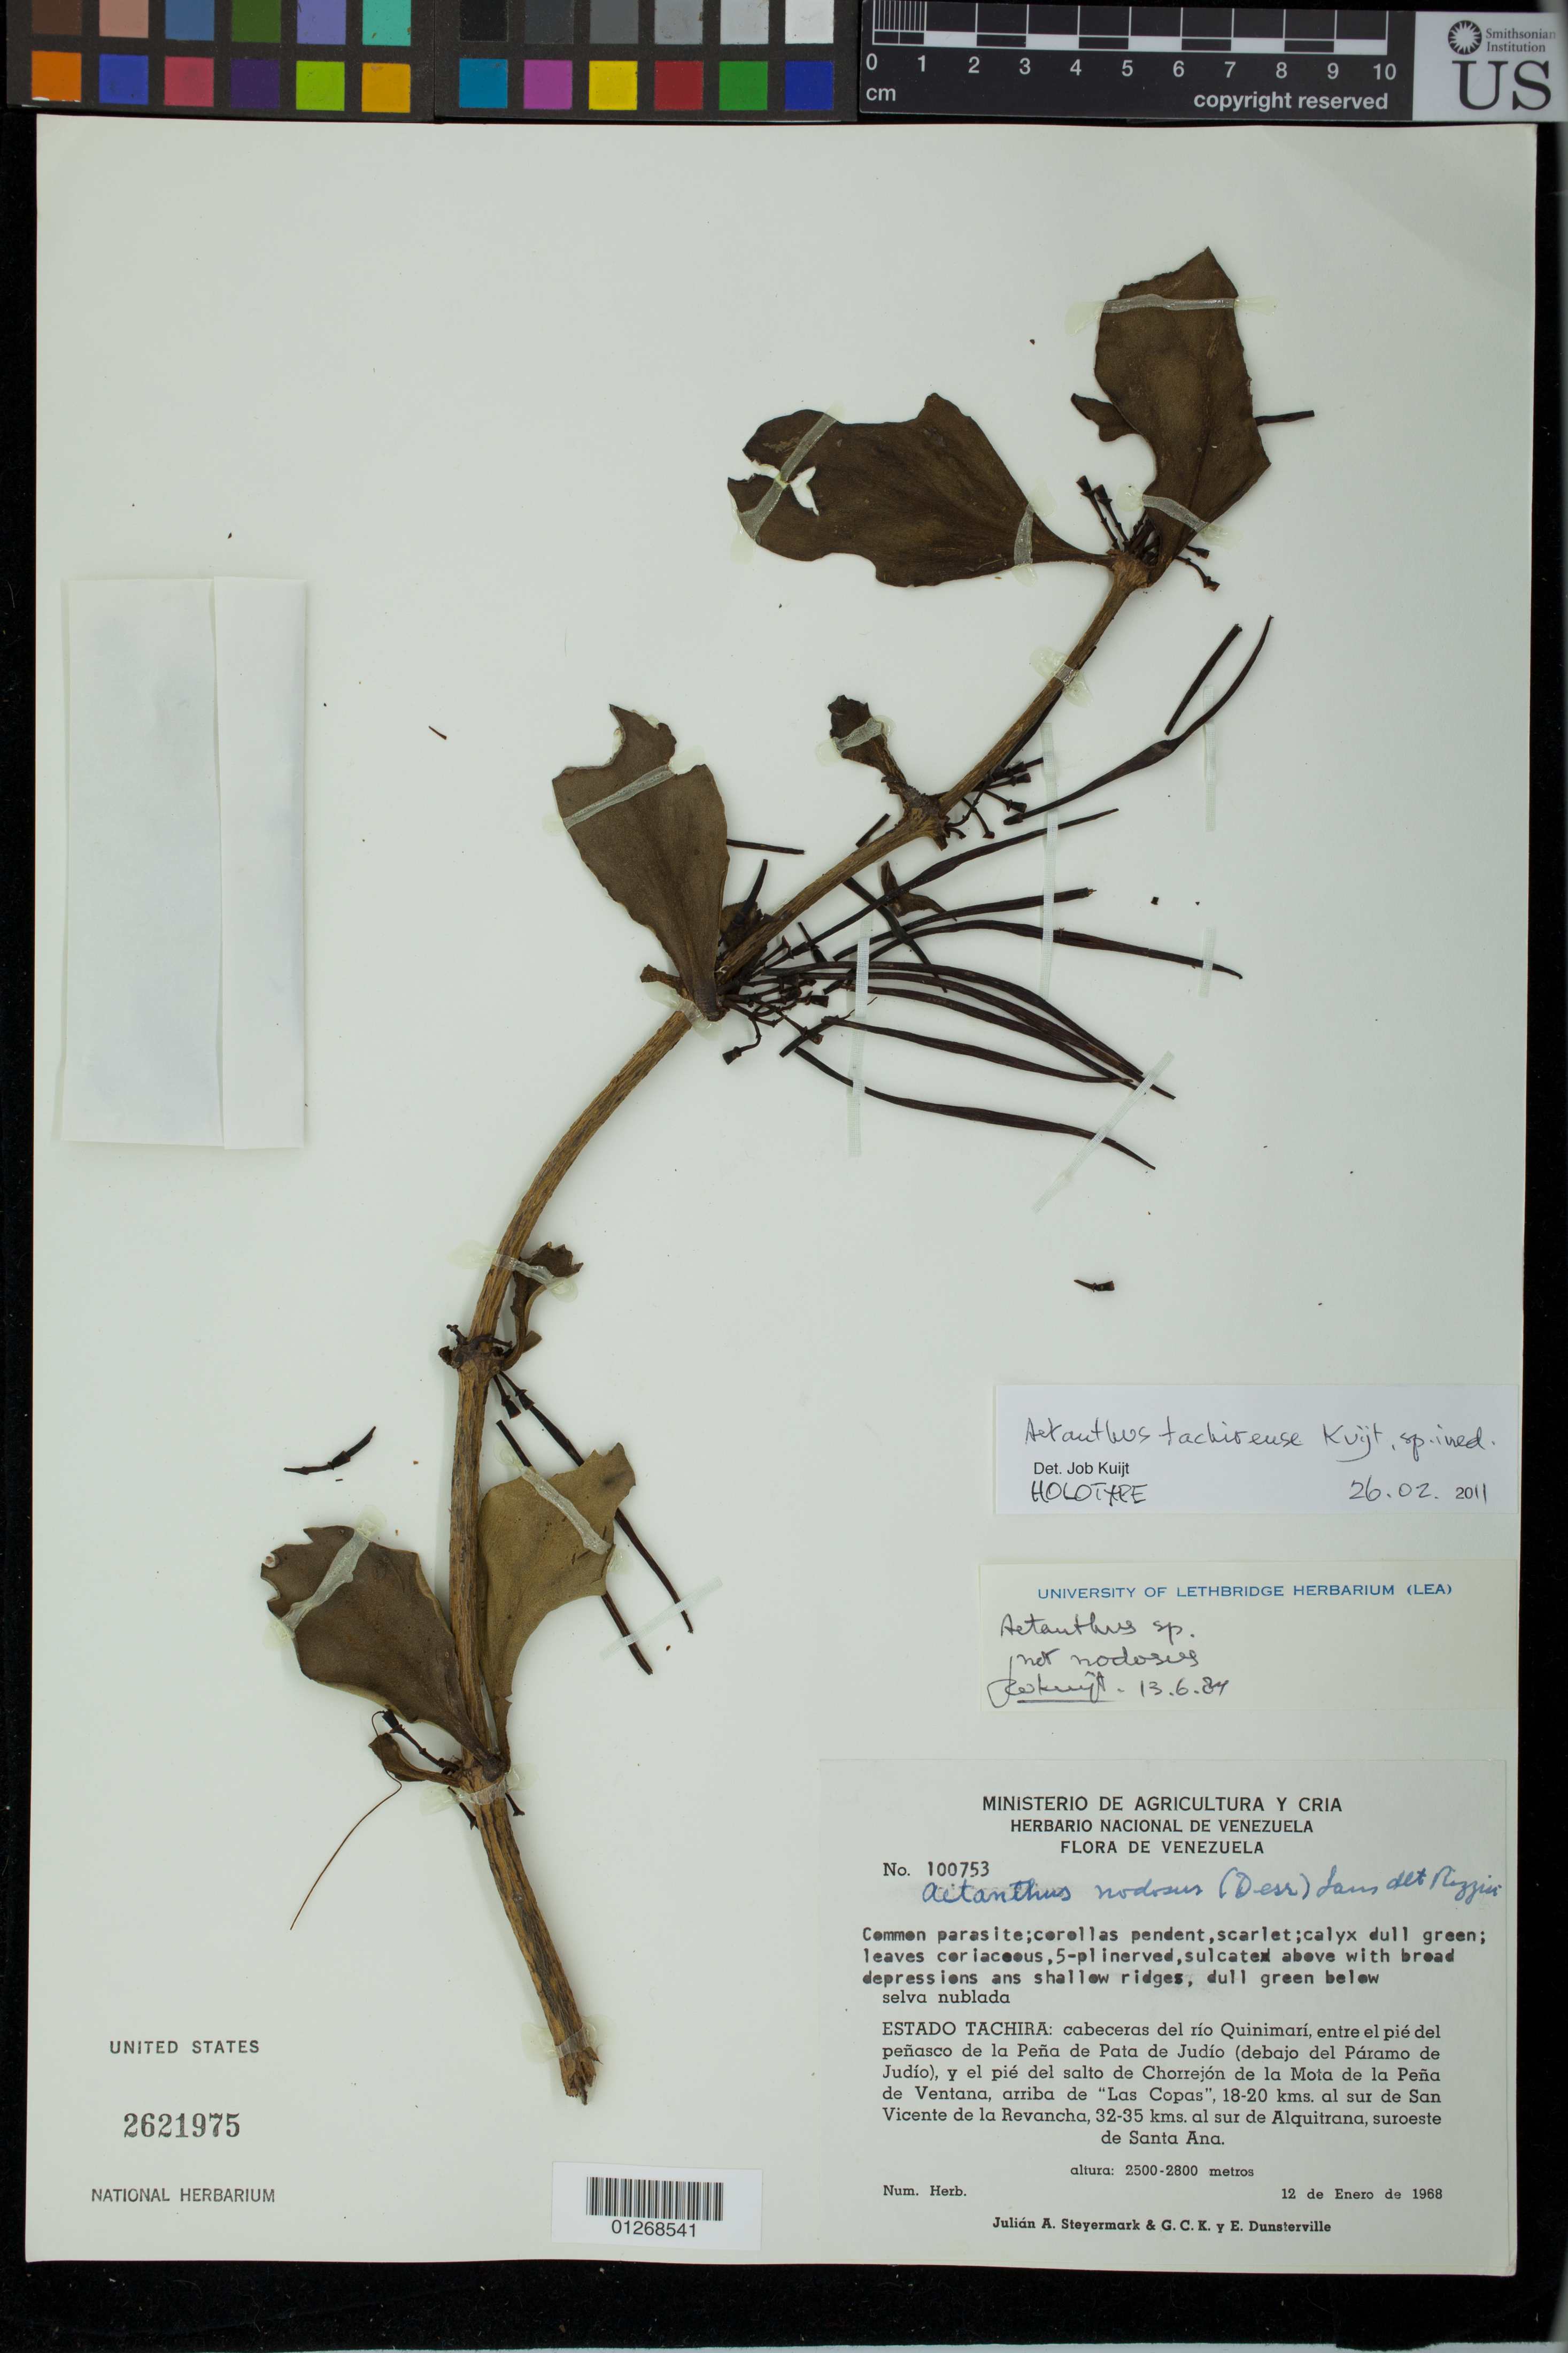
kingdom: Plantae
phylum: Tracheophyta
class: Magnoliopsida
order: Santalales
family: Loranthaceae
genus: Aetanthus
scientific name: Aetanthus tachirensis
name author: Kuijt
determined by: Kuijt, Job, (CANADA)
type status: Holotype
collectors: J. Steyermark, G. C. K. Dunsterville & E. Dunsterville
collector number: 100753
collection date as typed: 12 Jan 1968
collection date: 1968-01-12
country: Venezuela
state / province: Táchira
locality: Cabeceras del río Quinimarí, entre el pié del peñasco de la Peña de Pata de Judío (debajo del Páramo de Judío), y el pié del salto de Chorrejón de la Mota de la Peña de Ventana, arriba de "Las Copas", 18-20 km al S de San Vicente de la Revancha, 32-35 km al S de Alquitrana, SW de Santa Ana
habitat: Selva nublada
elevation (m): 2500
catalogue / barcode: US 2621975